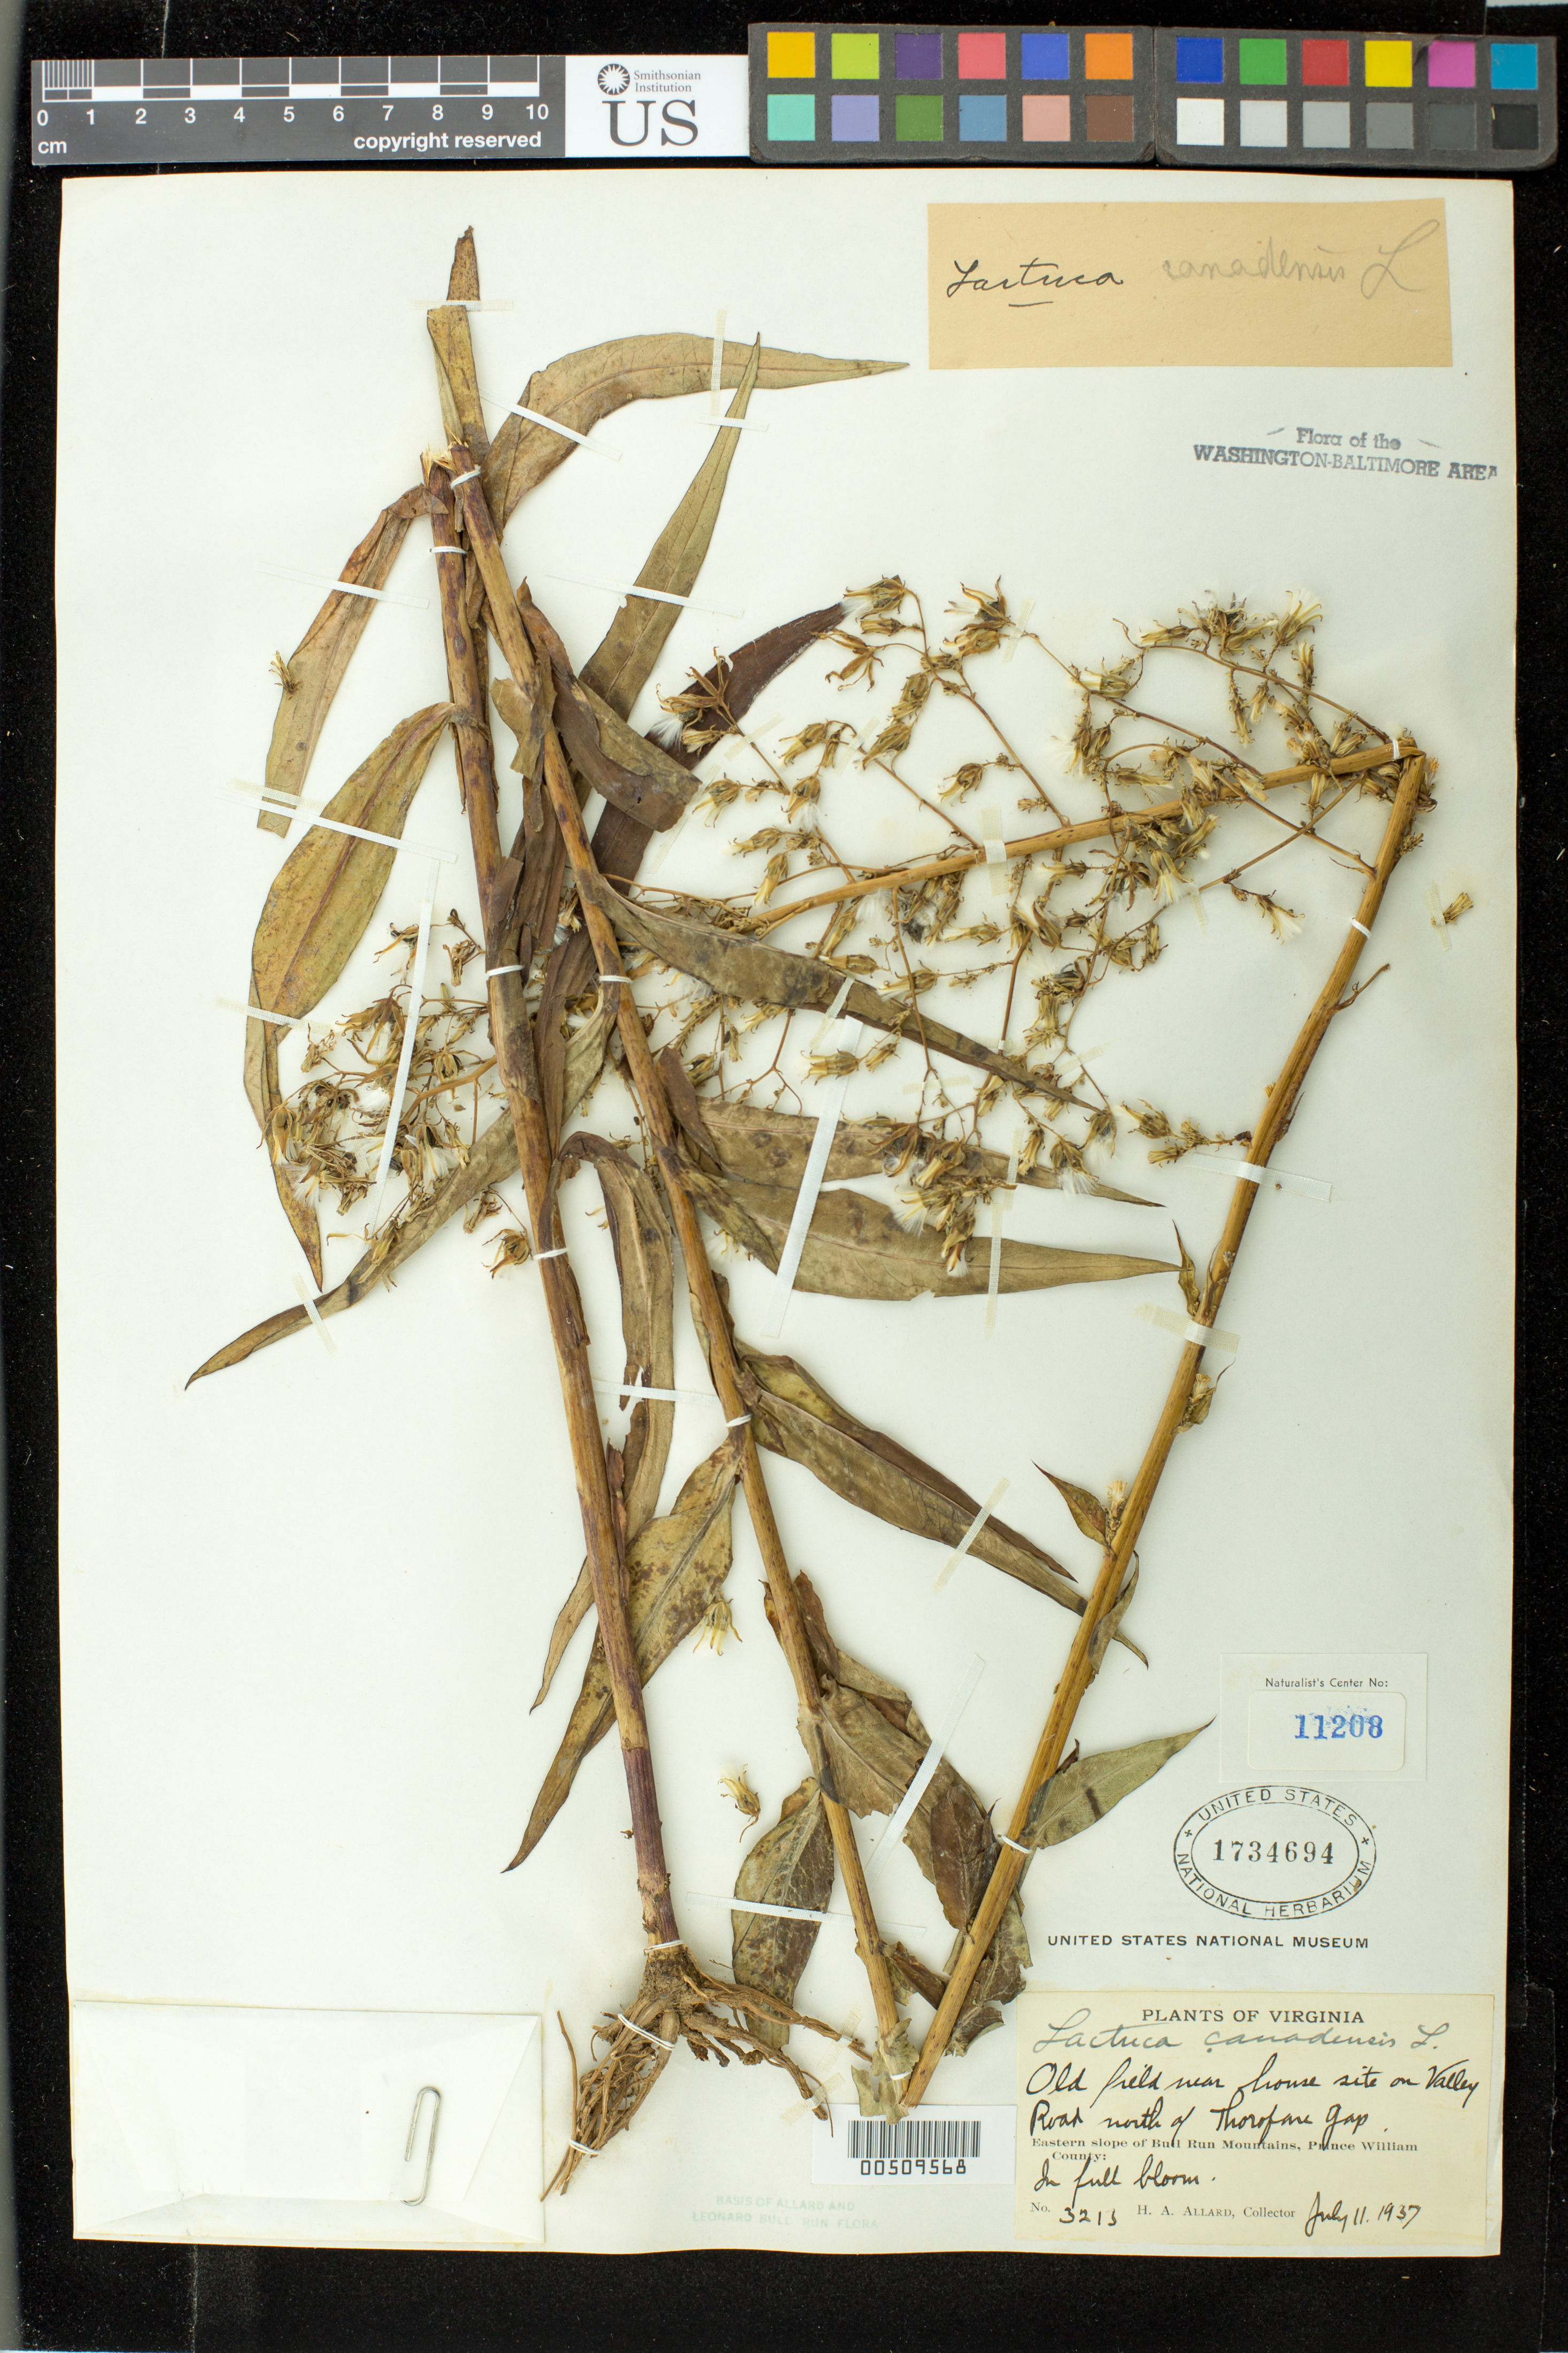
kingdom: Plantae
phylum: Tracheophyta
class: Magnoliopsida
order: Asterales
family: Asteraceae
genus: Lactuca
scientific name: Lactuca canadensis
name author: L.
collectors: H. A. Allard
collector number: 3213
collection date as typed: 11 Jul 1937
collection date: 1937-07-11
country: United States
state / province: Virginia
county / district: Prince William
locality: Bull Run Mts., Valley Rd. N of Thoroughfare Gap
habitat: old field near house site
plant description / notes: Specimens returned from Naturalist Center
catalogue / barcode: US 1734694